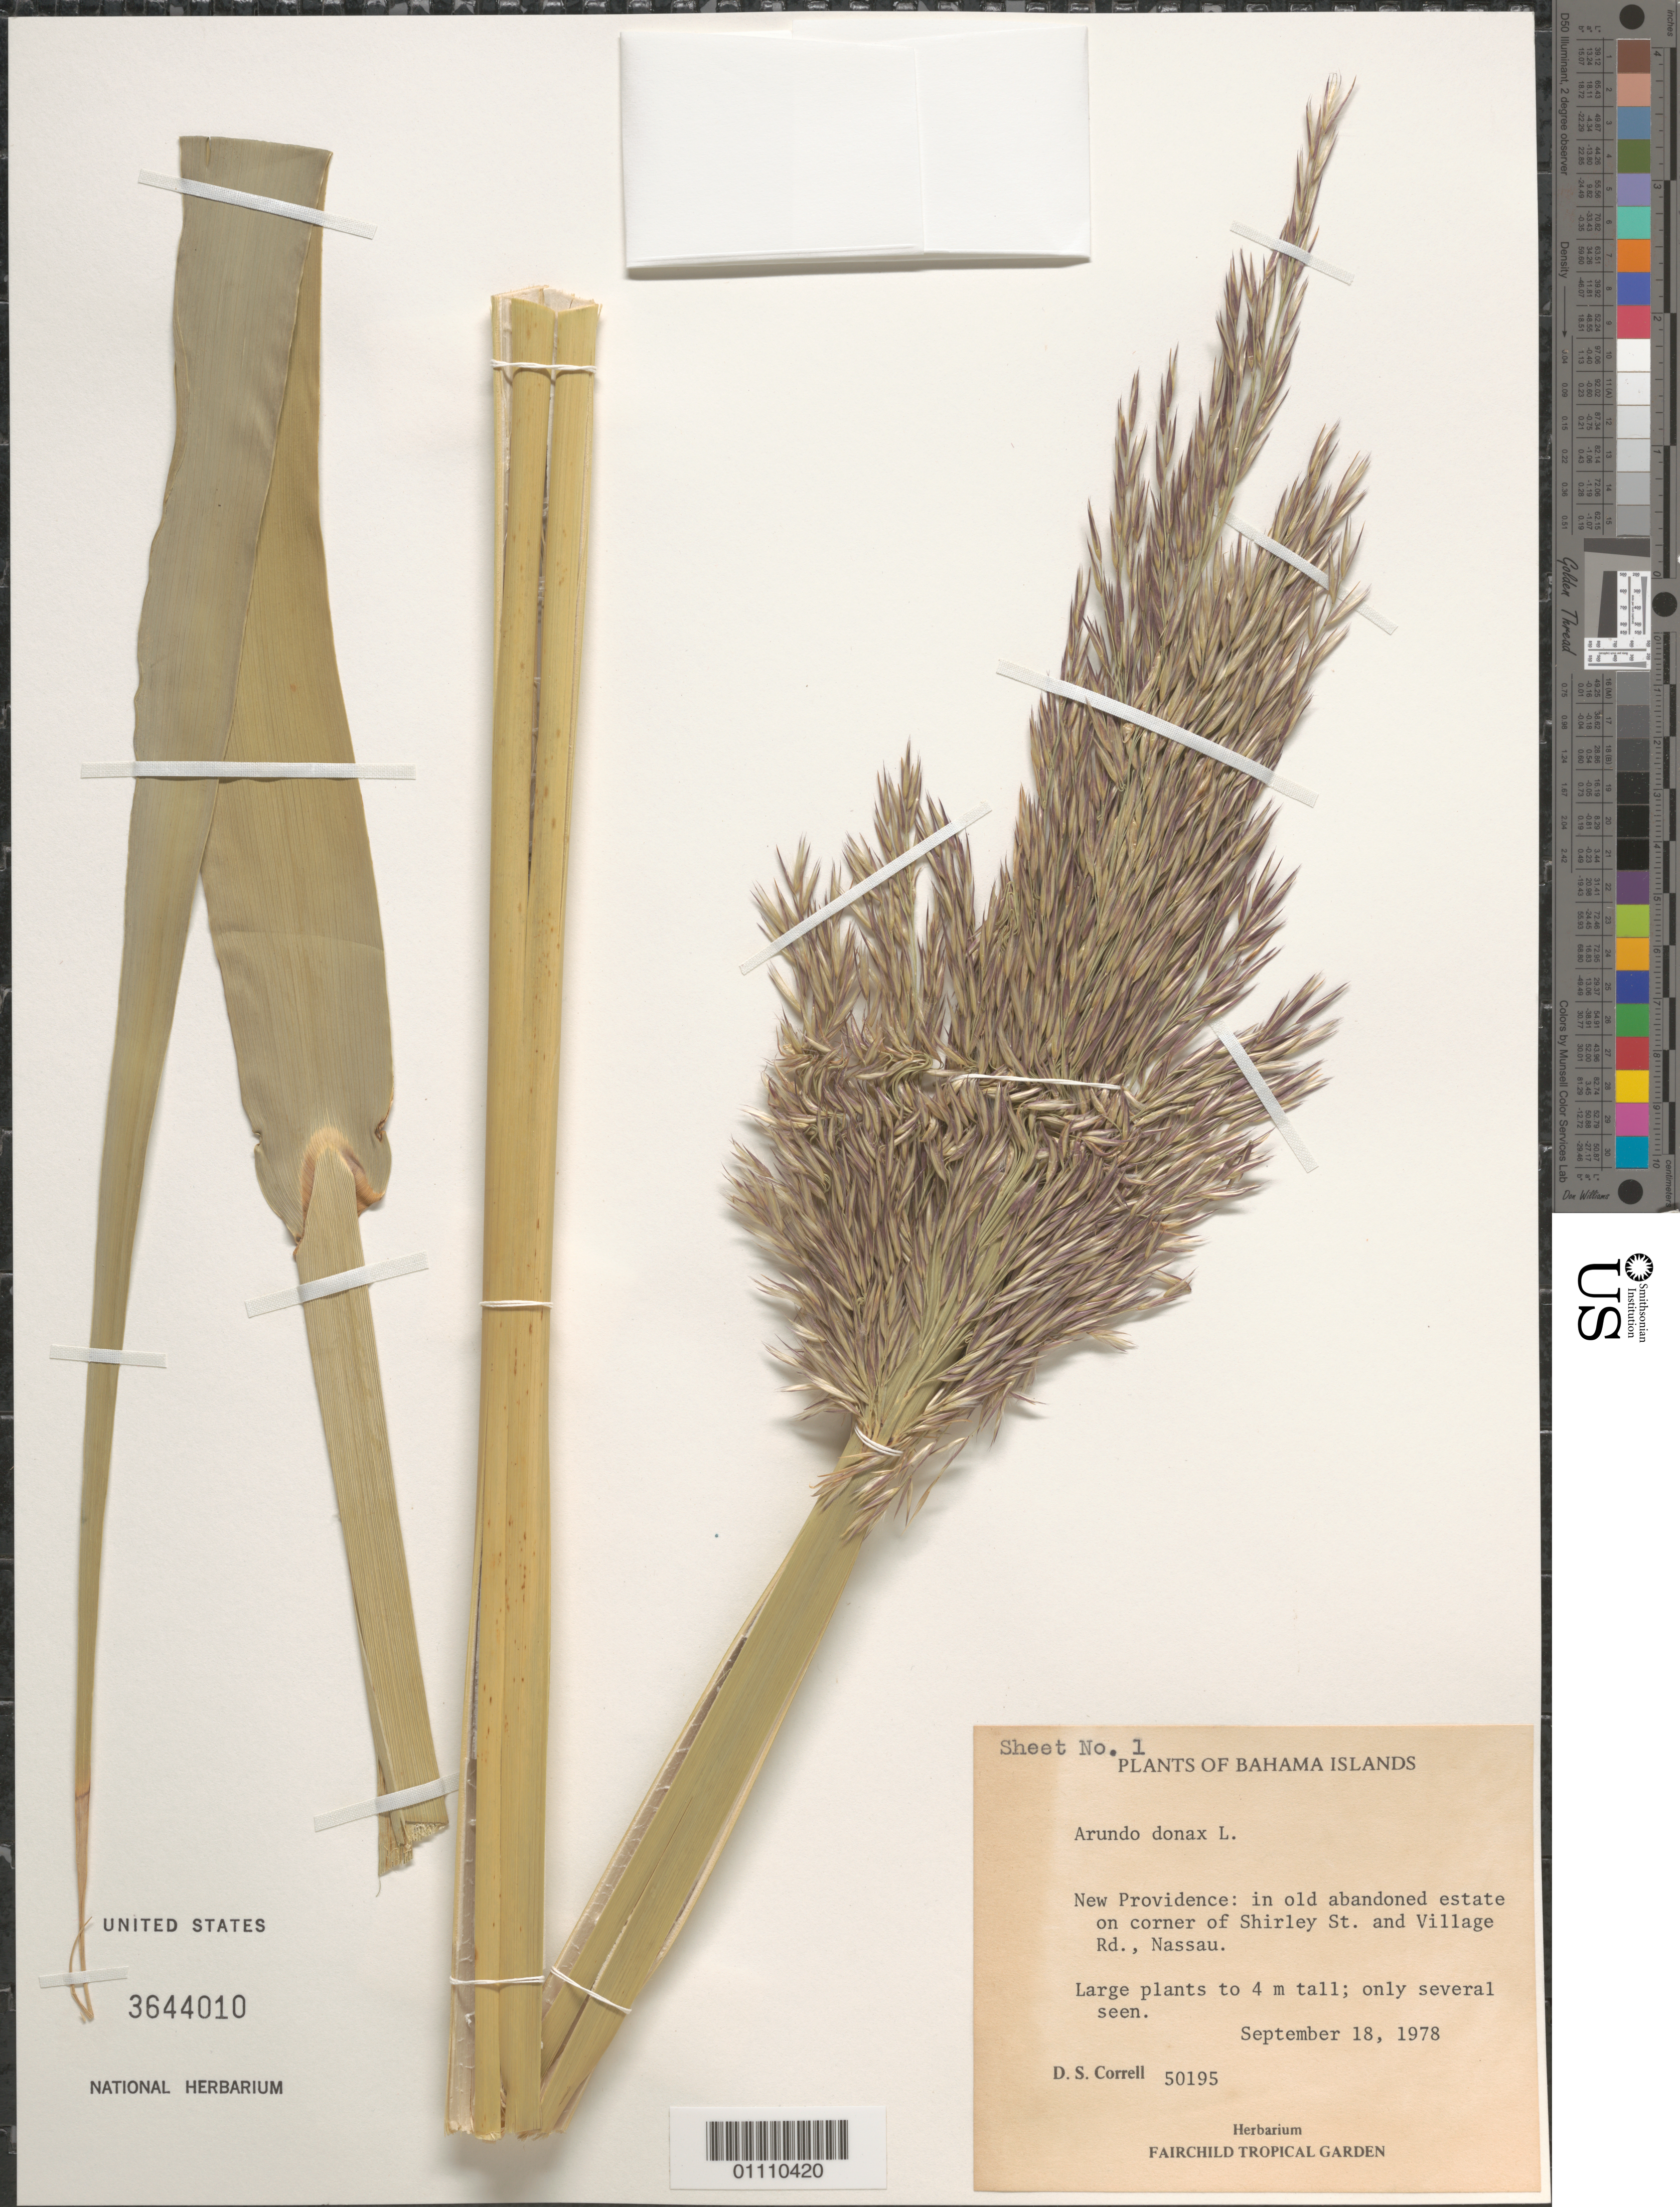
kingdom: Plantae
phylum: Tracheophyta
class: Liliopsida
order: Poales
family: Poaceae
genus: Arundo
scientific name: Arundo donax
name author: L.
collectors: D. S. Correll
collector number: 50195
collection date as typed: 18 Sep 1978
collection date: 1978-09-18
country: Bahamas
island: New Providence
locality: Nassau, corner of Shirley Street and Village Road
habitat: In old abandoned estate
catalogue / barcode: US 3644010